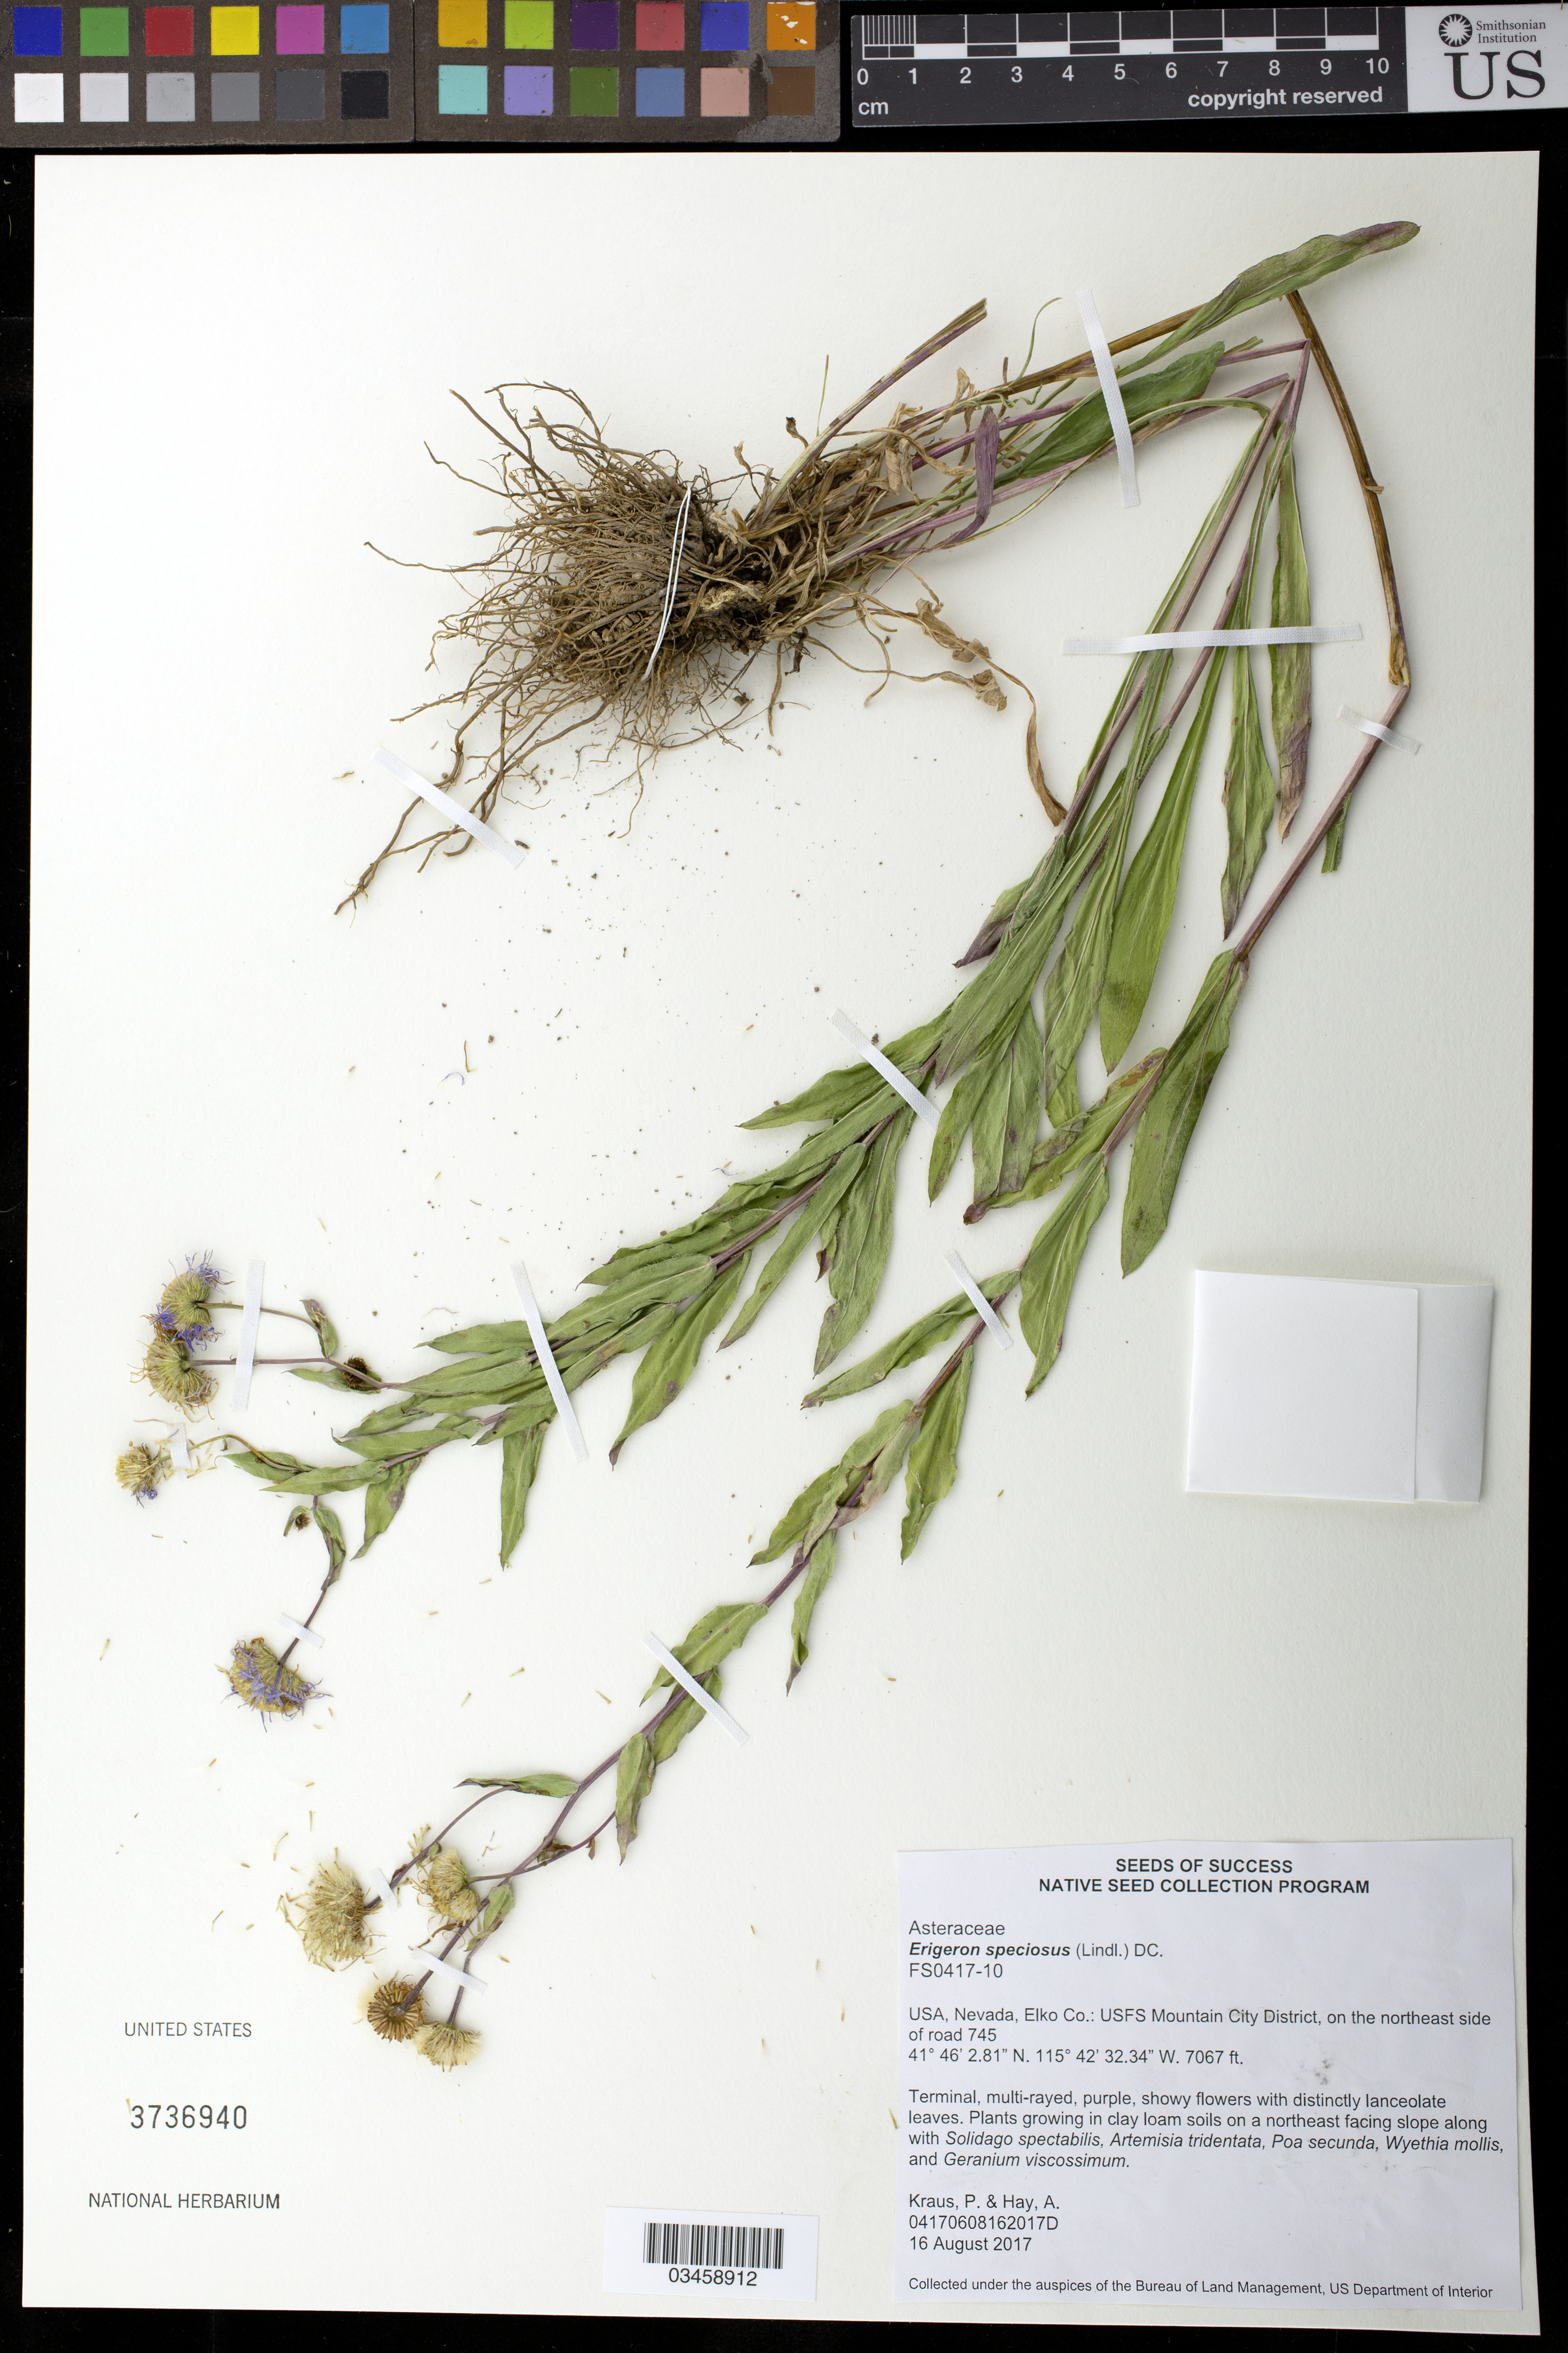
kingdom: Plantae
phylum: Tracheophyta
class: Magnoliopsida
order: Asterales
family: Asteraceae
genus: Erigeron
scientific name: Erigeron speciosus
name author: (Lindl.) DC.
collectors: P. Kraus & A. Hay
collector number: FS0417-10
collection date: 2017-08-16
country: United States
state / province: Nevada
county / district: Elko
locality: USFS Mountain City District, on the NE side of road 745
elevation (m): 2154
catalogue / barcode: US 3736940